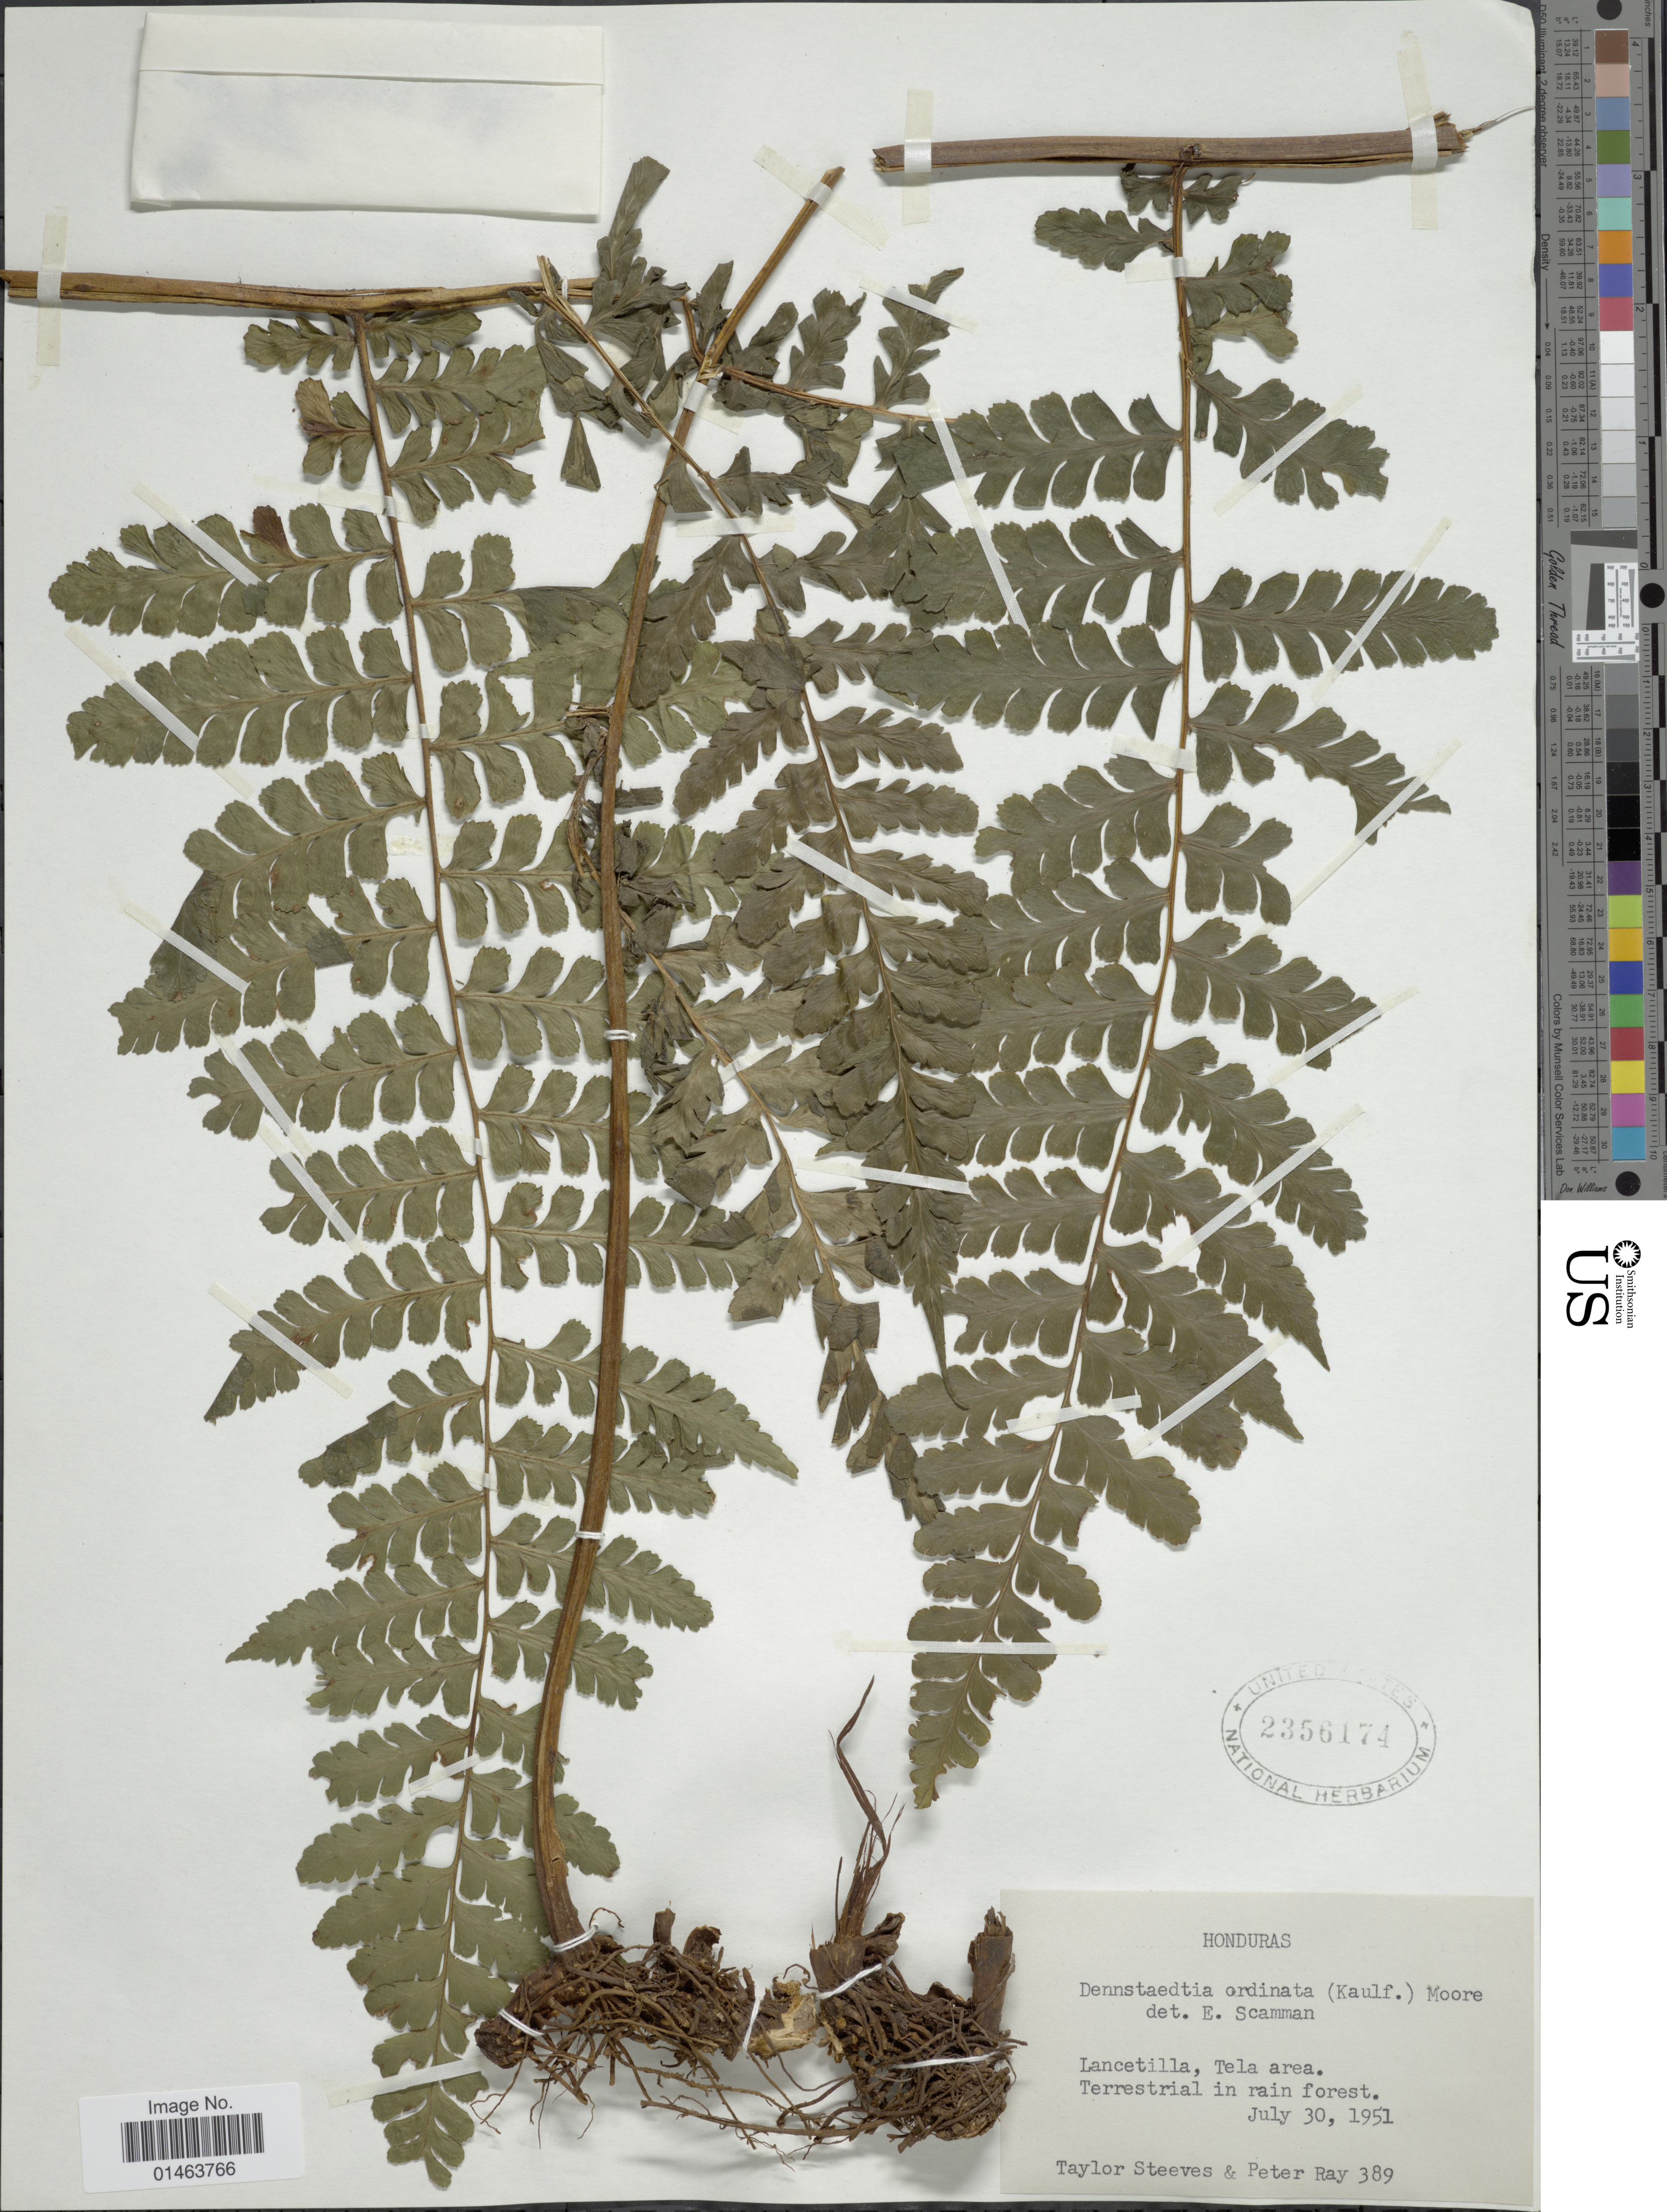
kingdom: Plantae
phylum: Tracheophyta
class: Polypodiopsida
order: Polypodiales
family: Dennstaedtiaceae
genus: Dennstaedtia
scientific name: Dennstaedtia auriculata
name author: Navarr. & B. Øllg.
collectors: T. Steeves & P. Ray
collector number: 389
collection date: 1951-07-30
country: Honduras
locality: Lancetilla, Tela area. Terrestrial in rain forest.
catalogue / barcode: US 2356174